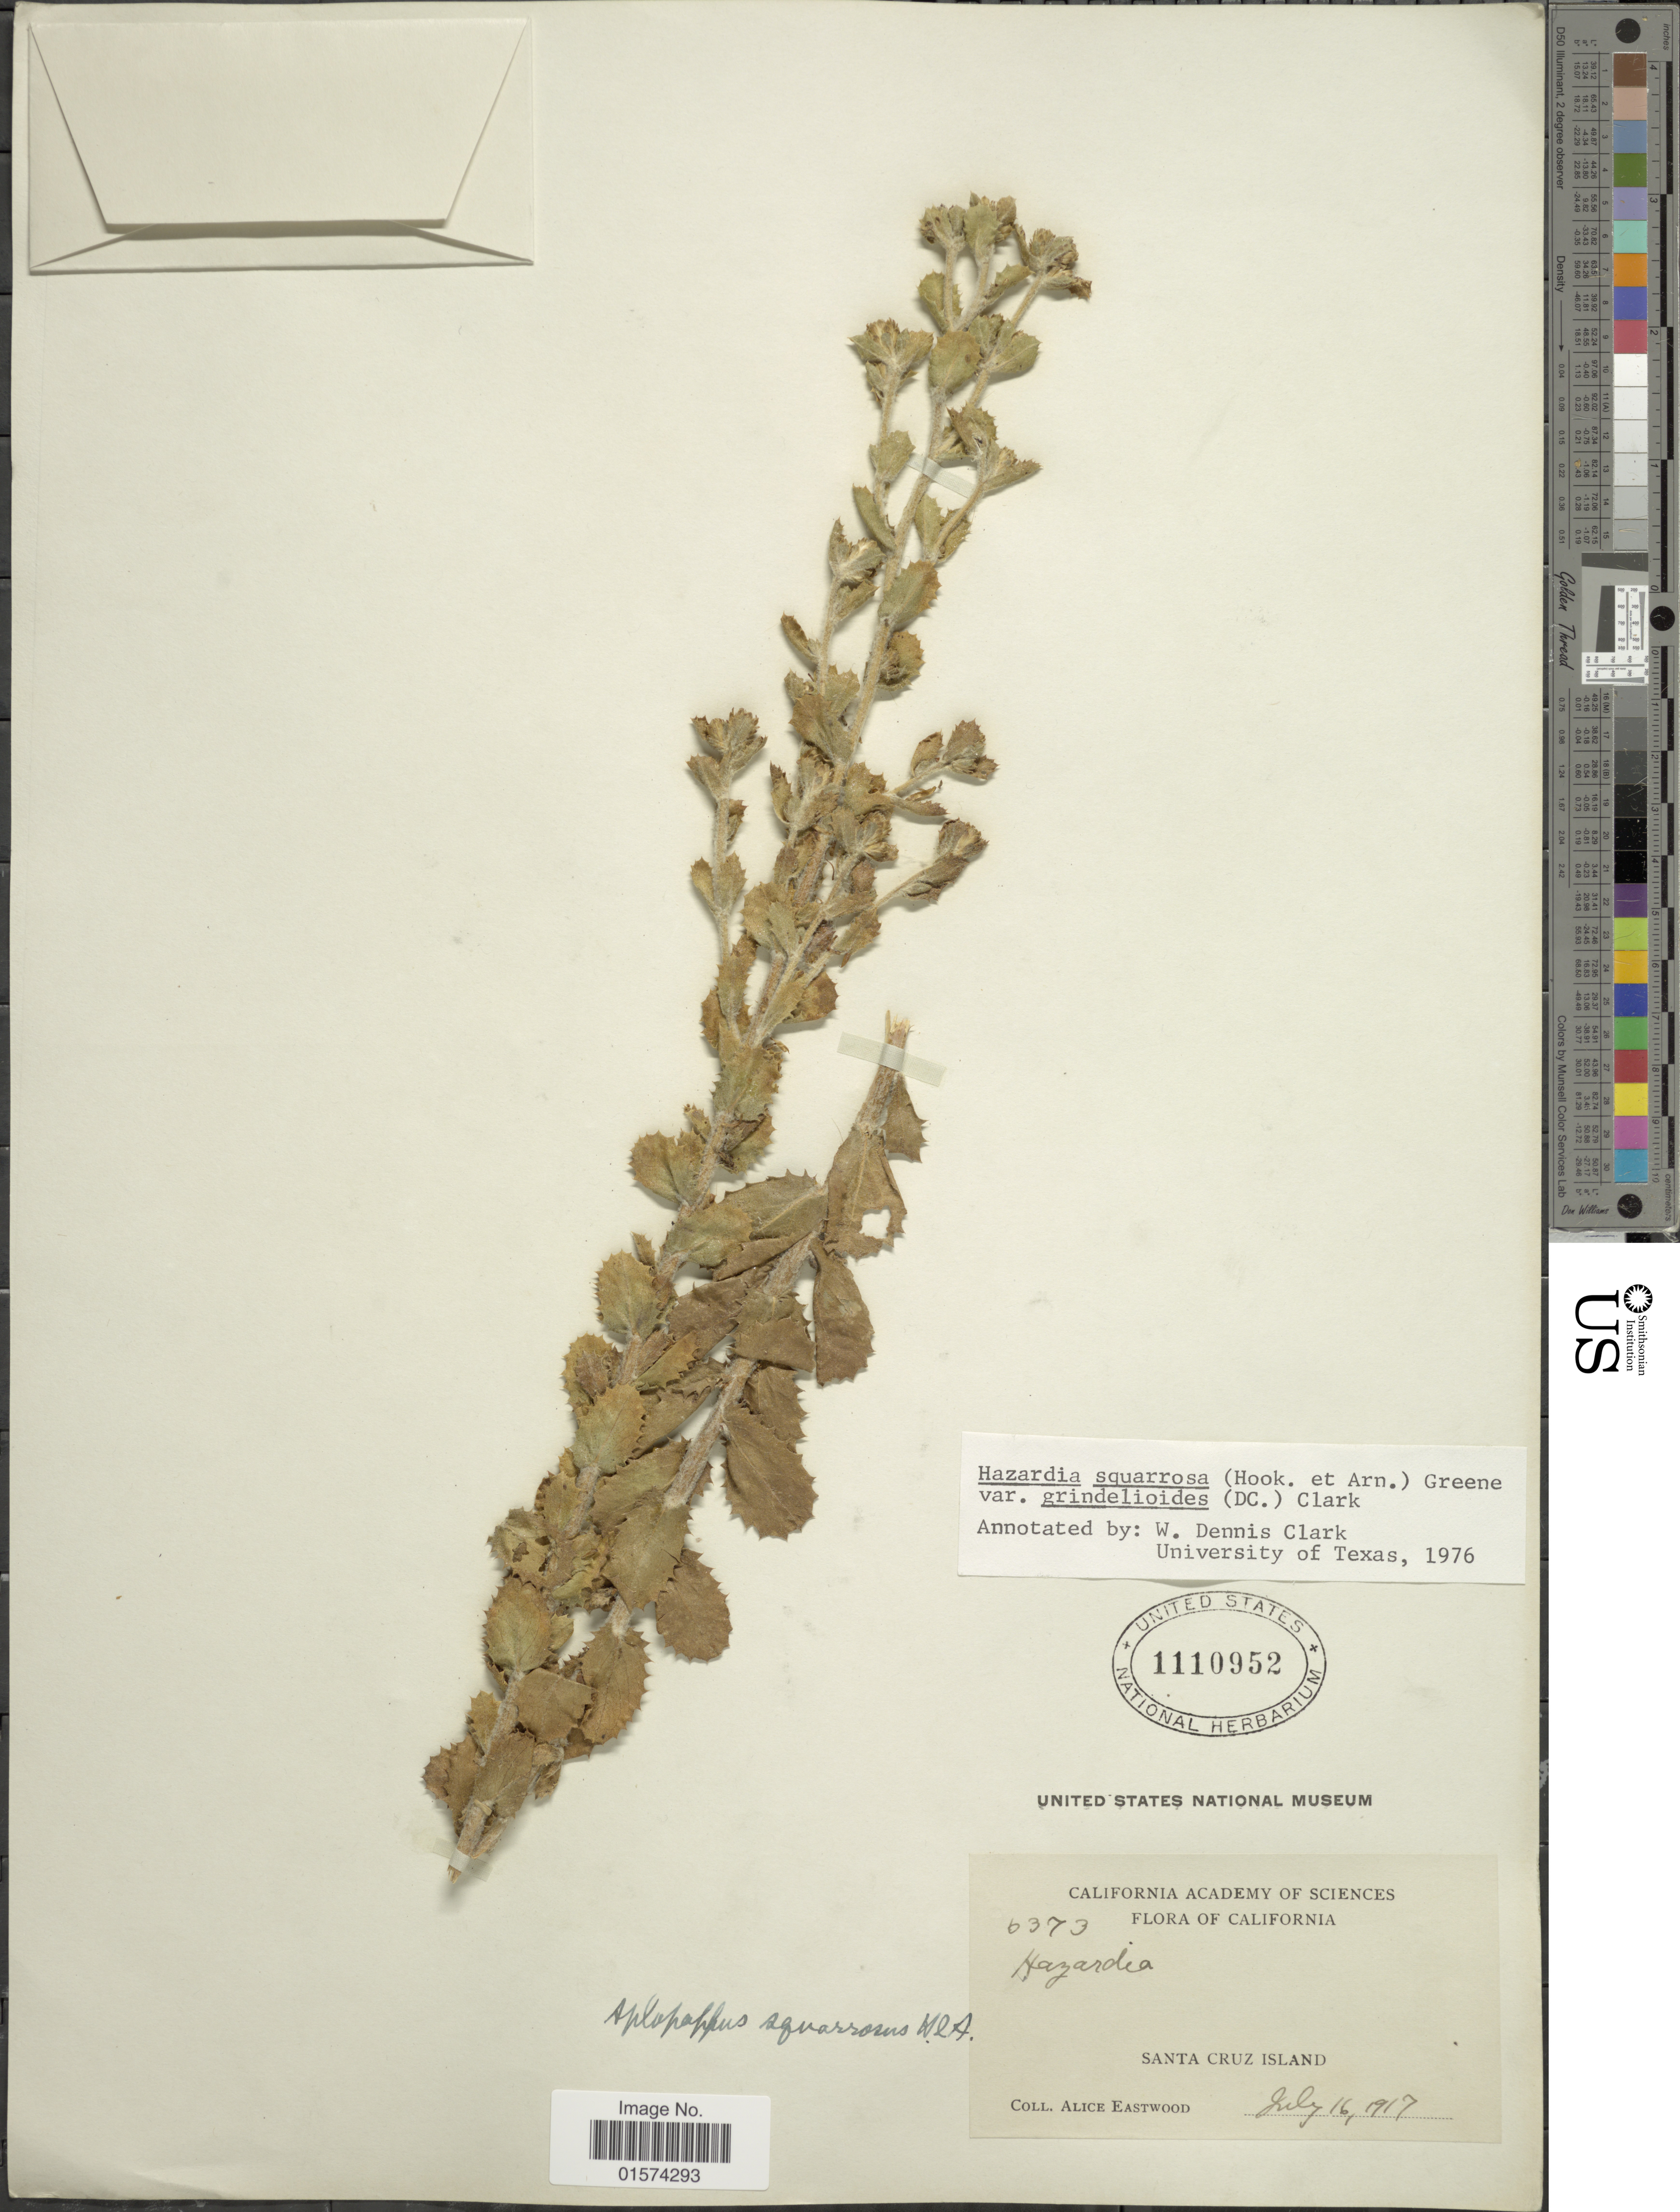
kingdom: Plantae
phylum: Tracheophyta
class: Magnoliopsida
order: Asterales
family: Asteraceae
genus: Hazardia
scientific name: Hazardia squarrosa var. grindelioides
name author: (DC.) W.D. Clark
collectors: A. Eastwood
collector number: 6373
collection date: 1917-07-16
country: United States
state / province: California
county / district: Santa Barbara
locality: Santa Cruz Island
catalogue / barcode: US 1110952